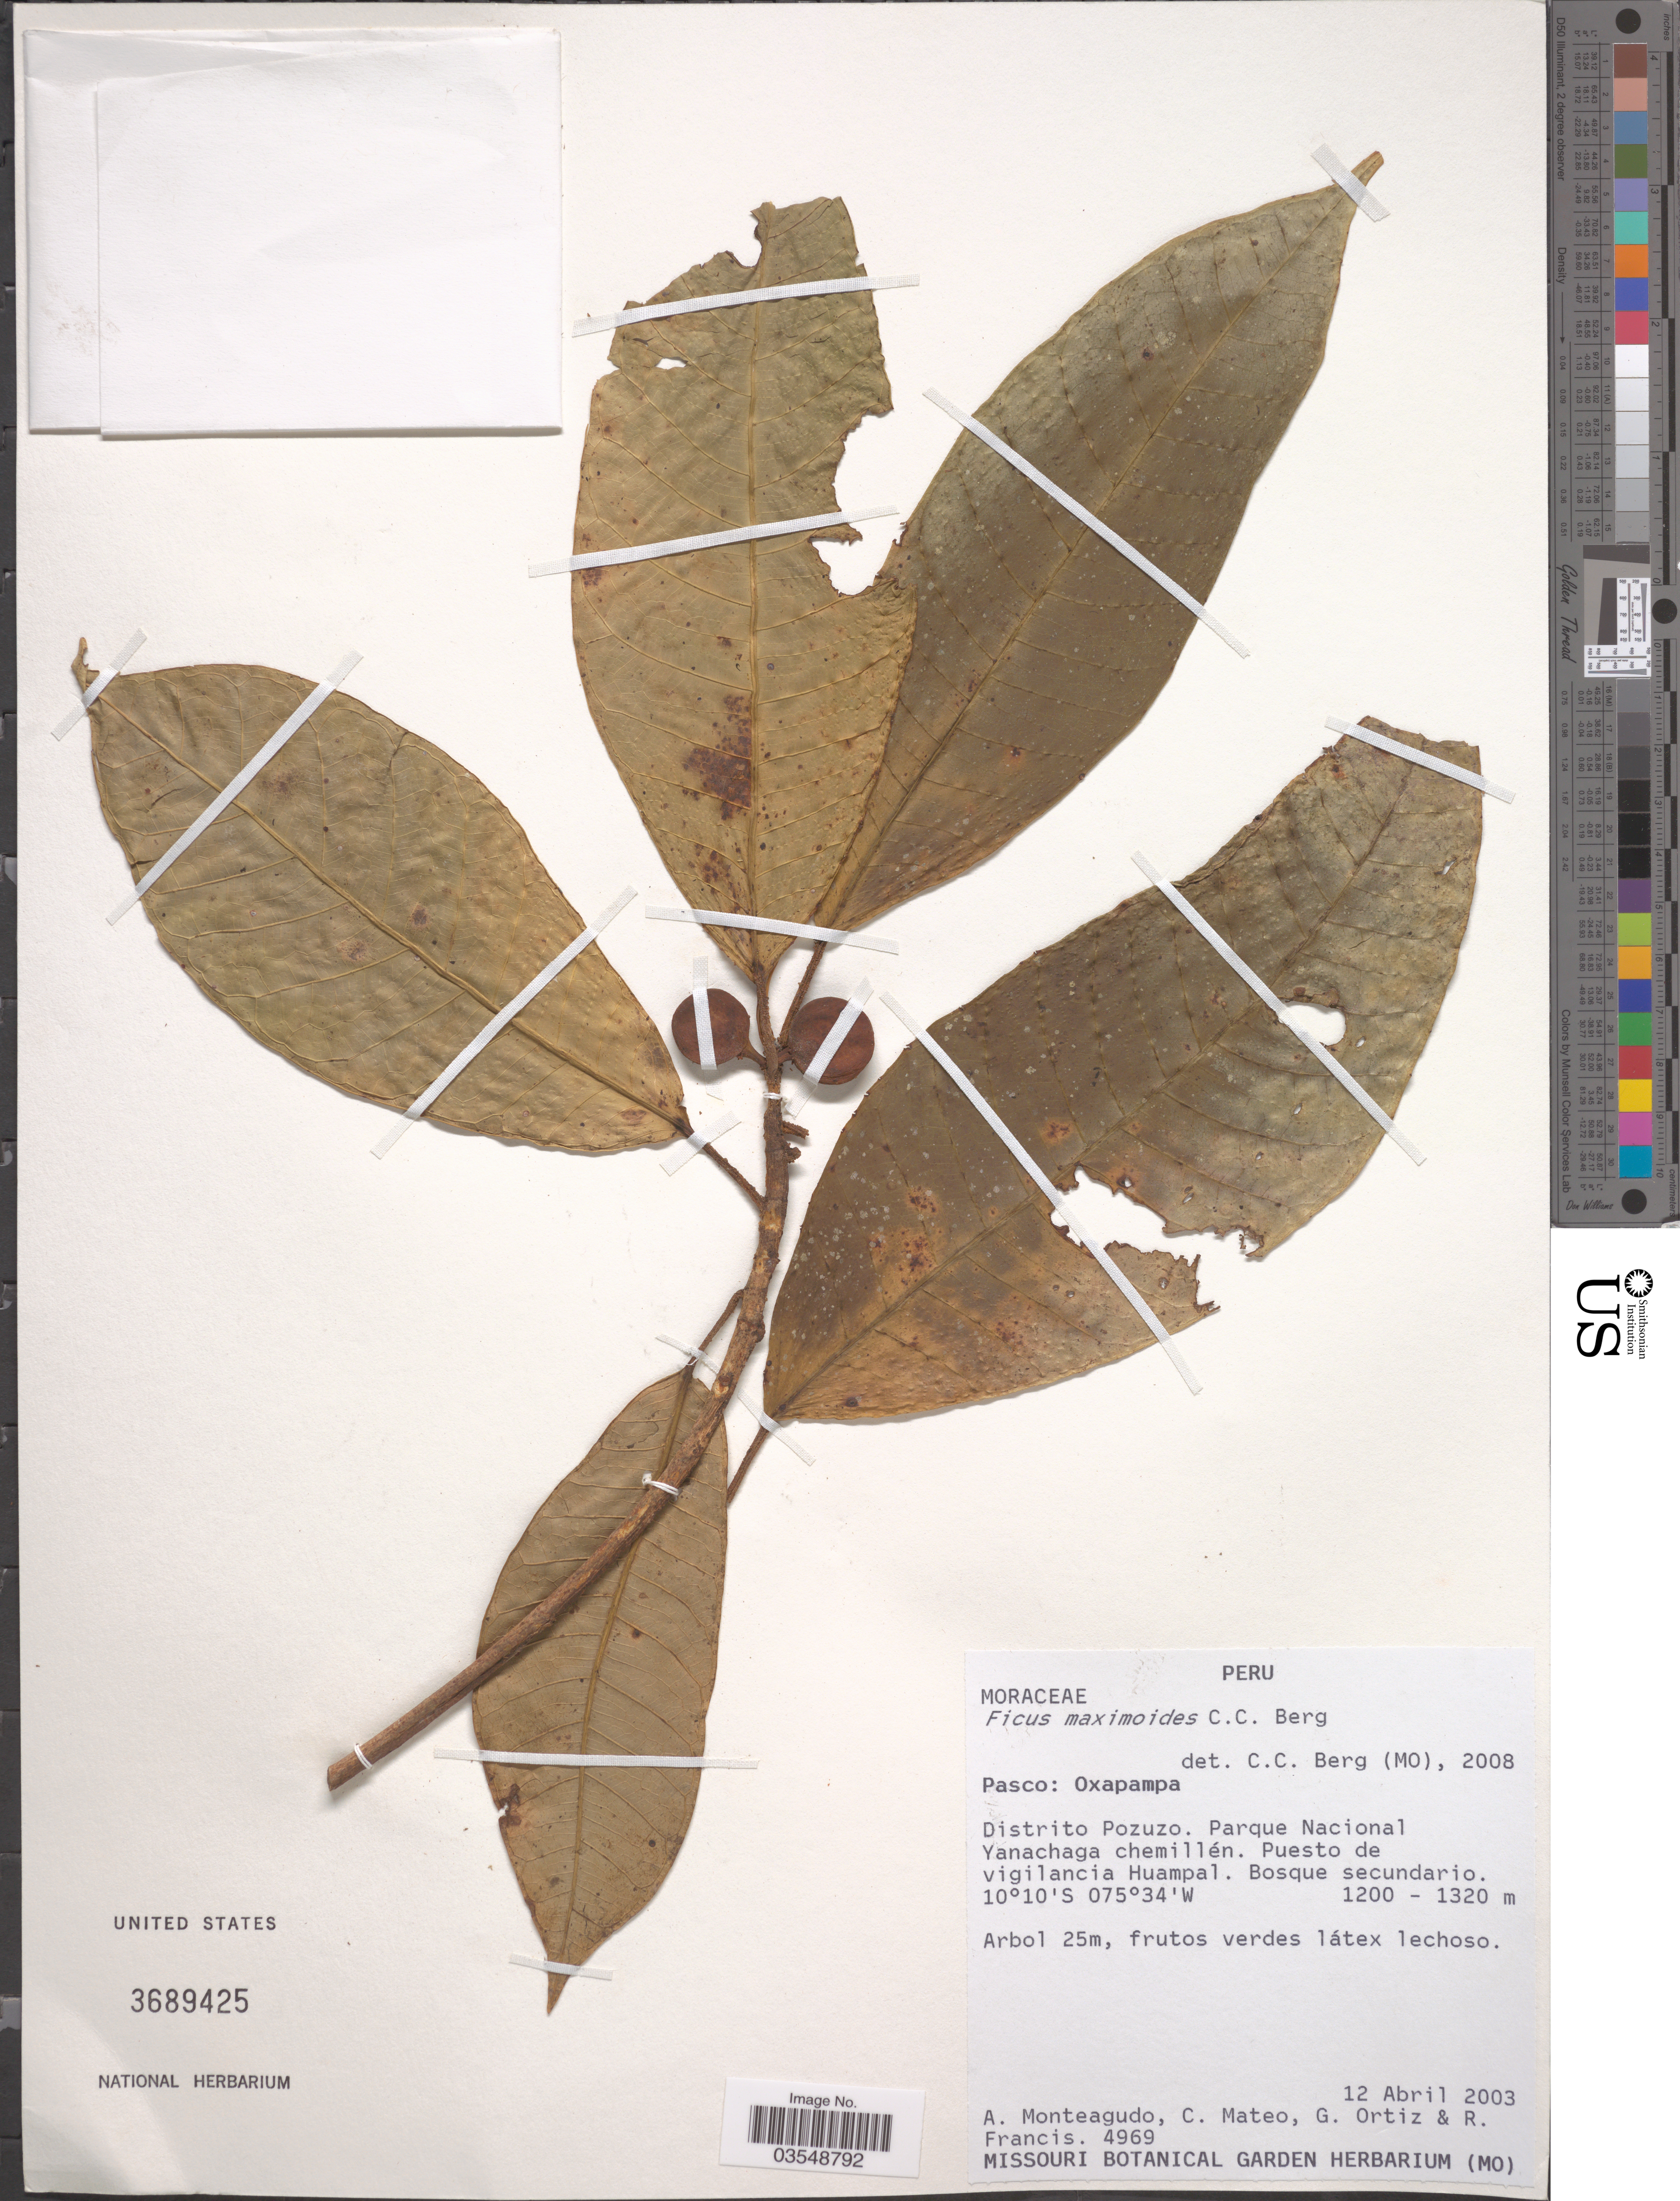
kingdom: Plantae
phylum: Tracheophyta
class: Magnoliopsida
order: Rosales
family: Moraceae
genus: Ficus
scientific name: Ficus maximoides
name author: C.C. Berg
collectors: A. Monteagudo, C. Mateo, G. Ortiz & R. Francis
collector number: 4969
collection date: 2003-04-12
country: Peru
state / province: Pasco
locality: Oxapampa. Distrito Pozuzo. Parque Nacional Yanachaga chemillén. Puesto de vigilancia Huampal.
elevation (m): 1200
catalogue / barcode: US 3689425